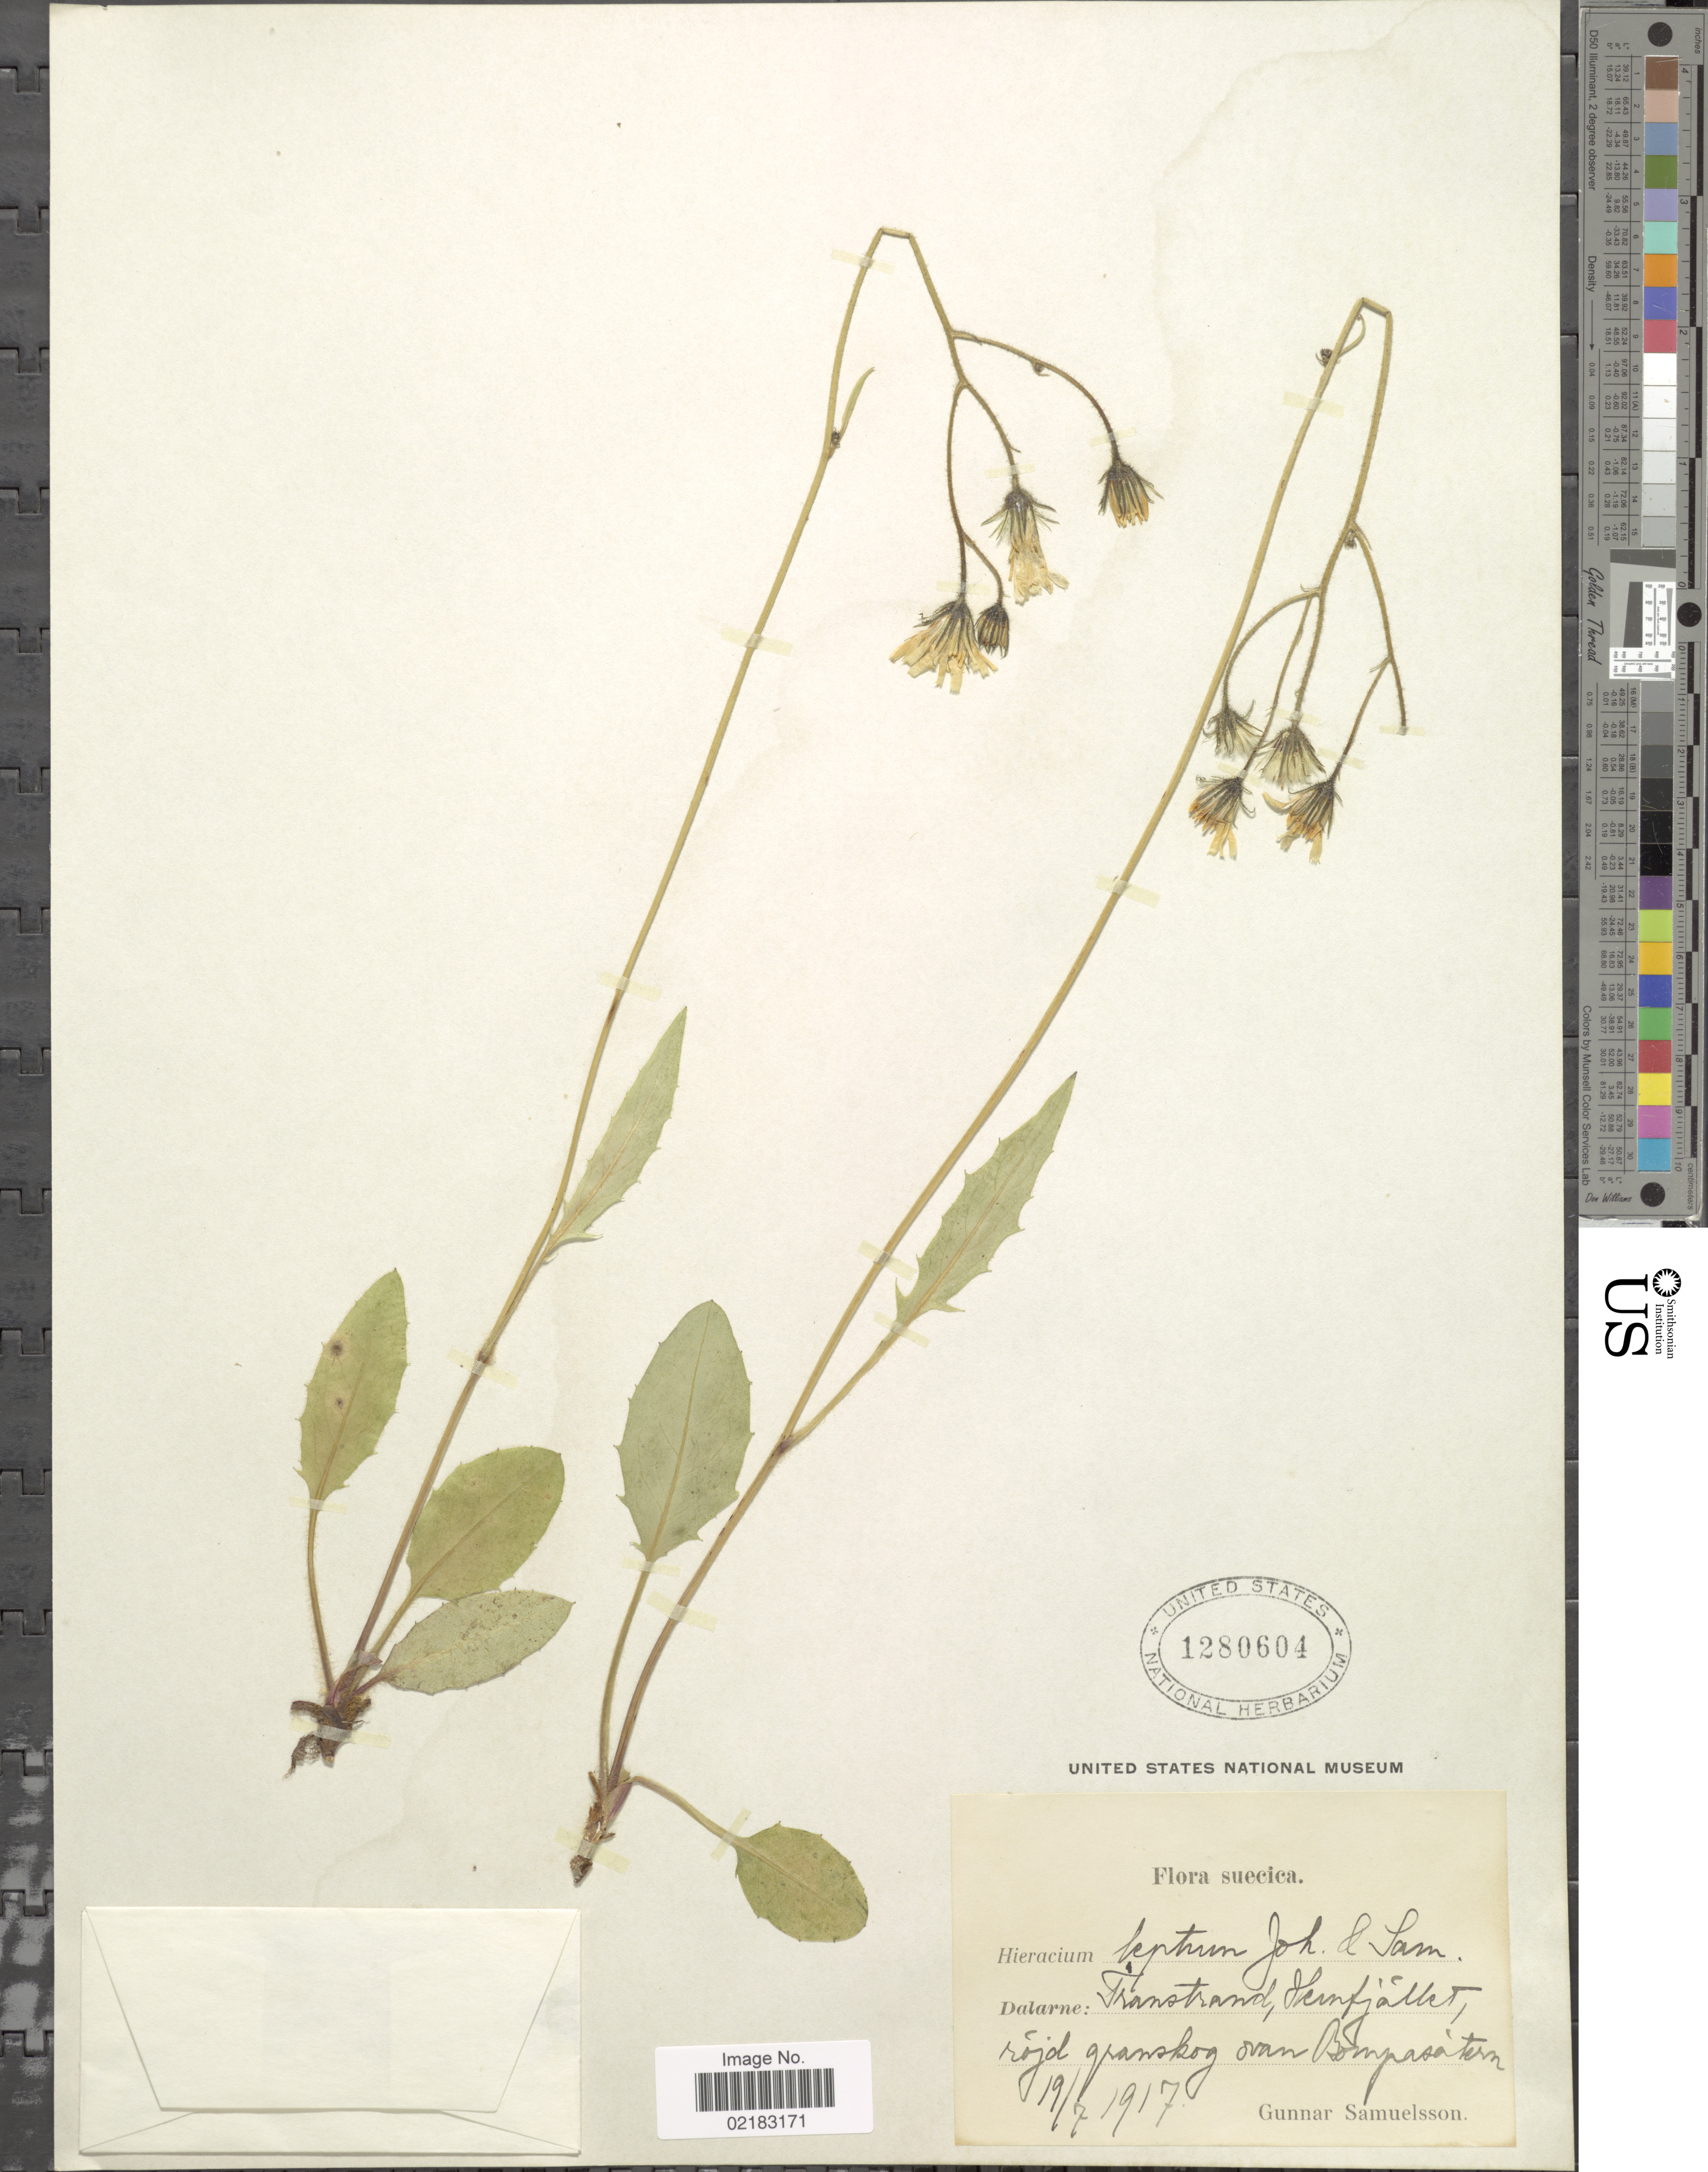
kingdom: Plantae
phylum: Tracheophyta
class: Magnoliopsida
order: Asterales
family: Asteraceae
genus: Hieracium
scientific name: Hieracium leptum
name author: Johanss. & Sam.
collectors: G. Samuelsson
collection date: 1917-07-19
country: Sweden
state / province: Dalarna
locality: Transtrand, Hemfjället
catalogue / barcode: US 1280604